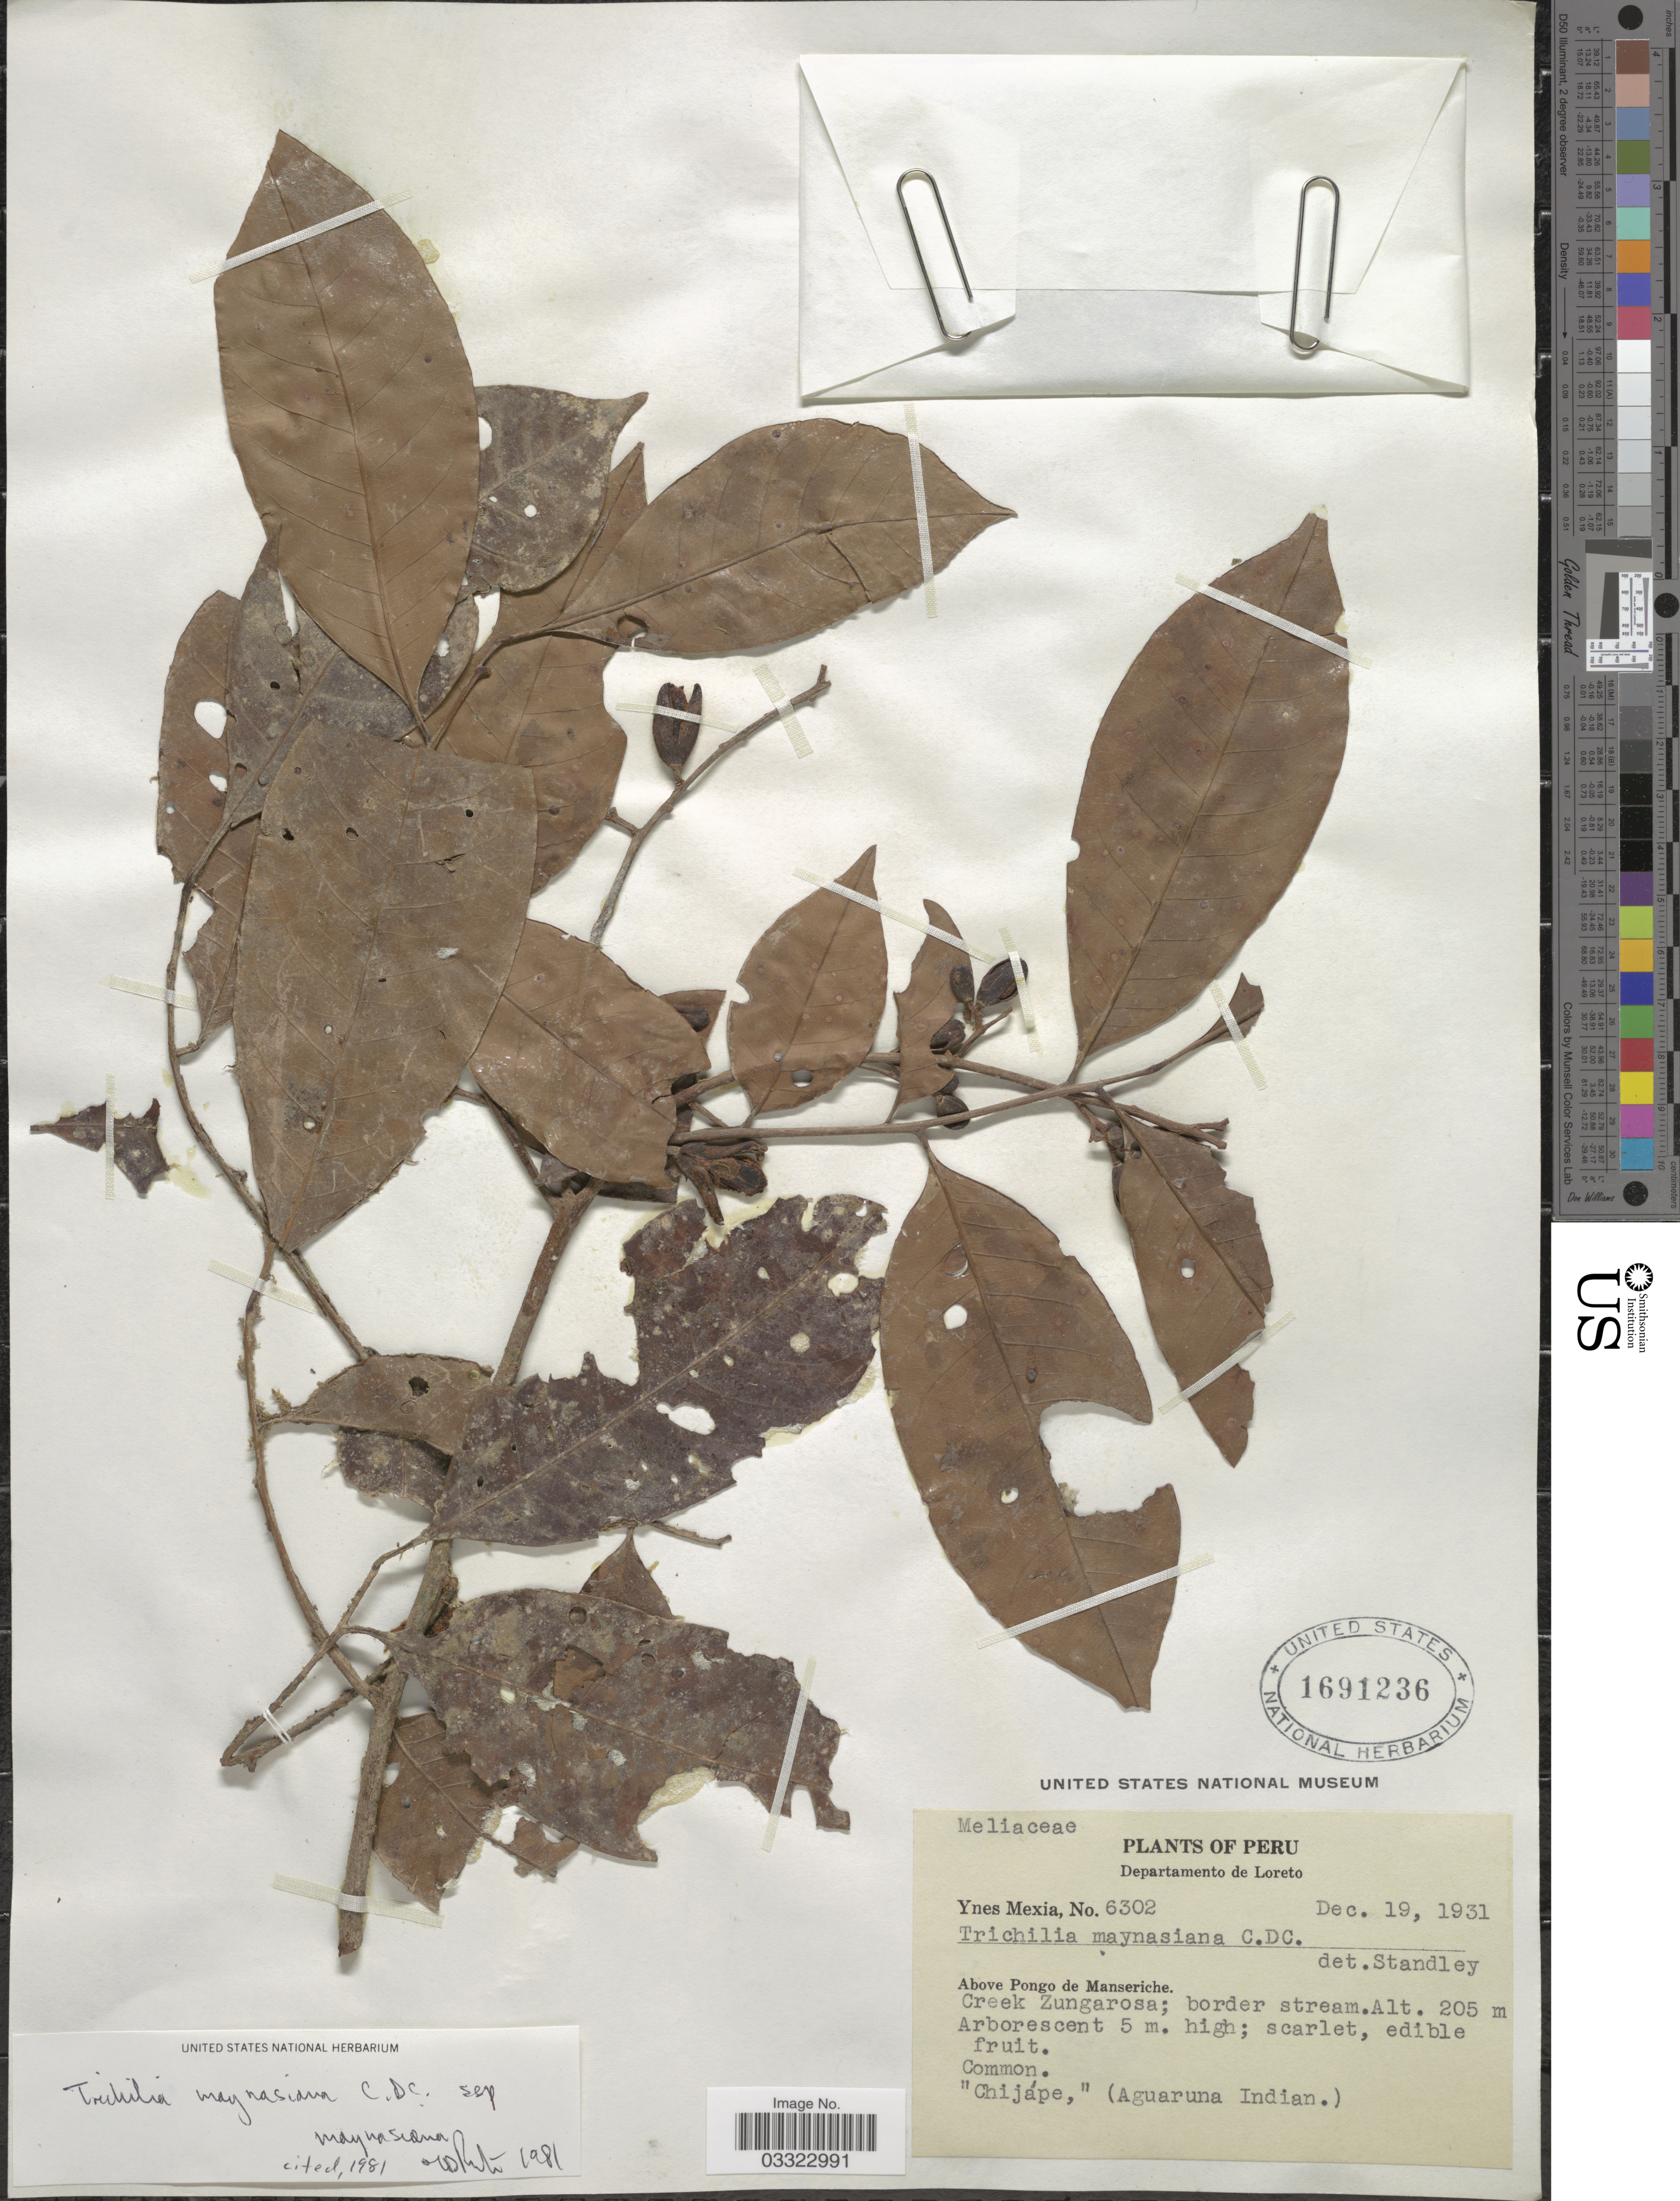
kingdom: Plantae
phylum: Tracheophyta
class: Magnoliopsida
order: Sapindales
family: Meliaceae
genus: Trichilia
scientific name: Trichilia maynasiana subsp. maynasiana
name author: C. DC.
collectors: Y. Mexia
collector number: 6302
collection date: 1931-12-19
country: Peru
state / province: Loreto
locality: Departamento de Loreto, Above Pongo de Manseriche. Creek Zungarosa; border stream.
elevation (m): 205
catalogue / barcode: US 1691236